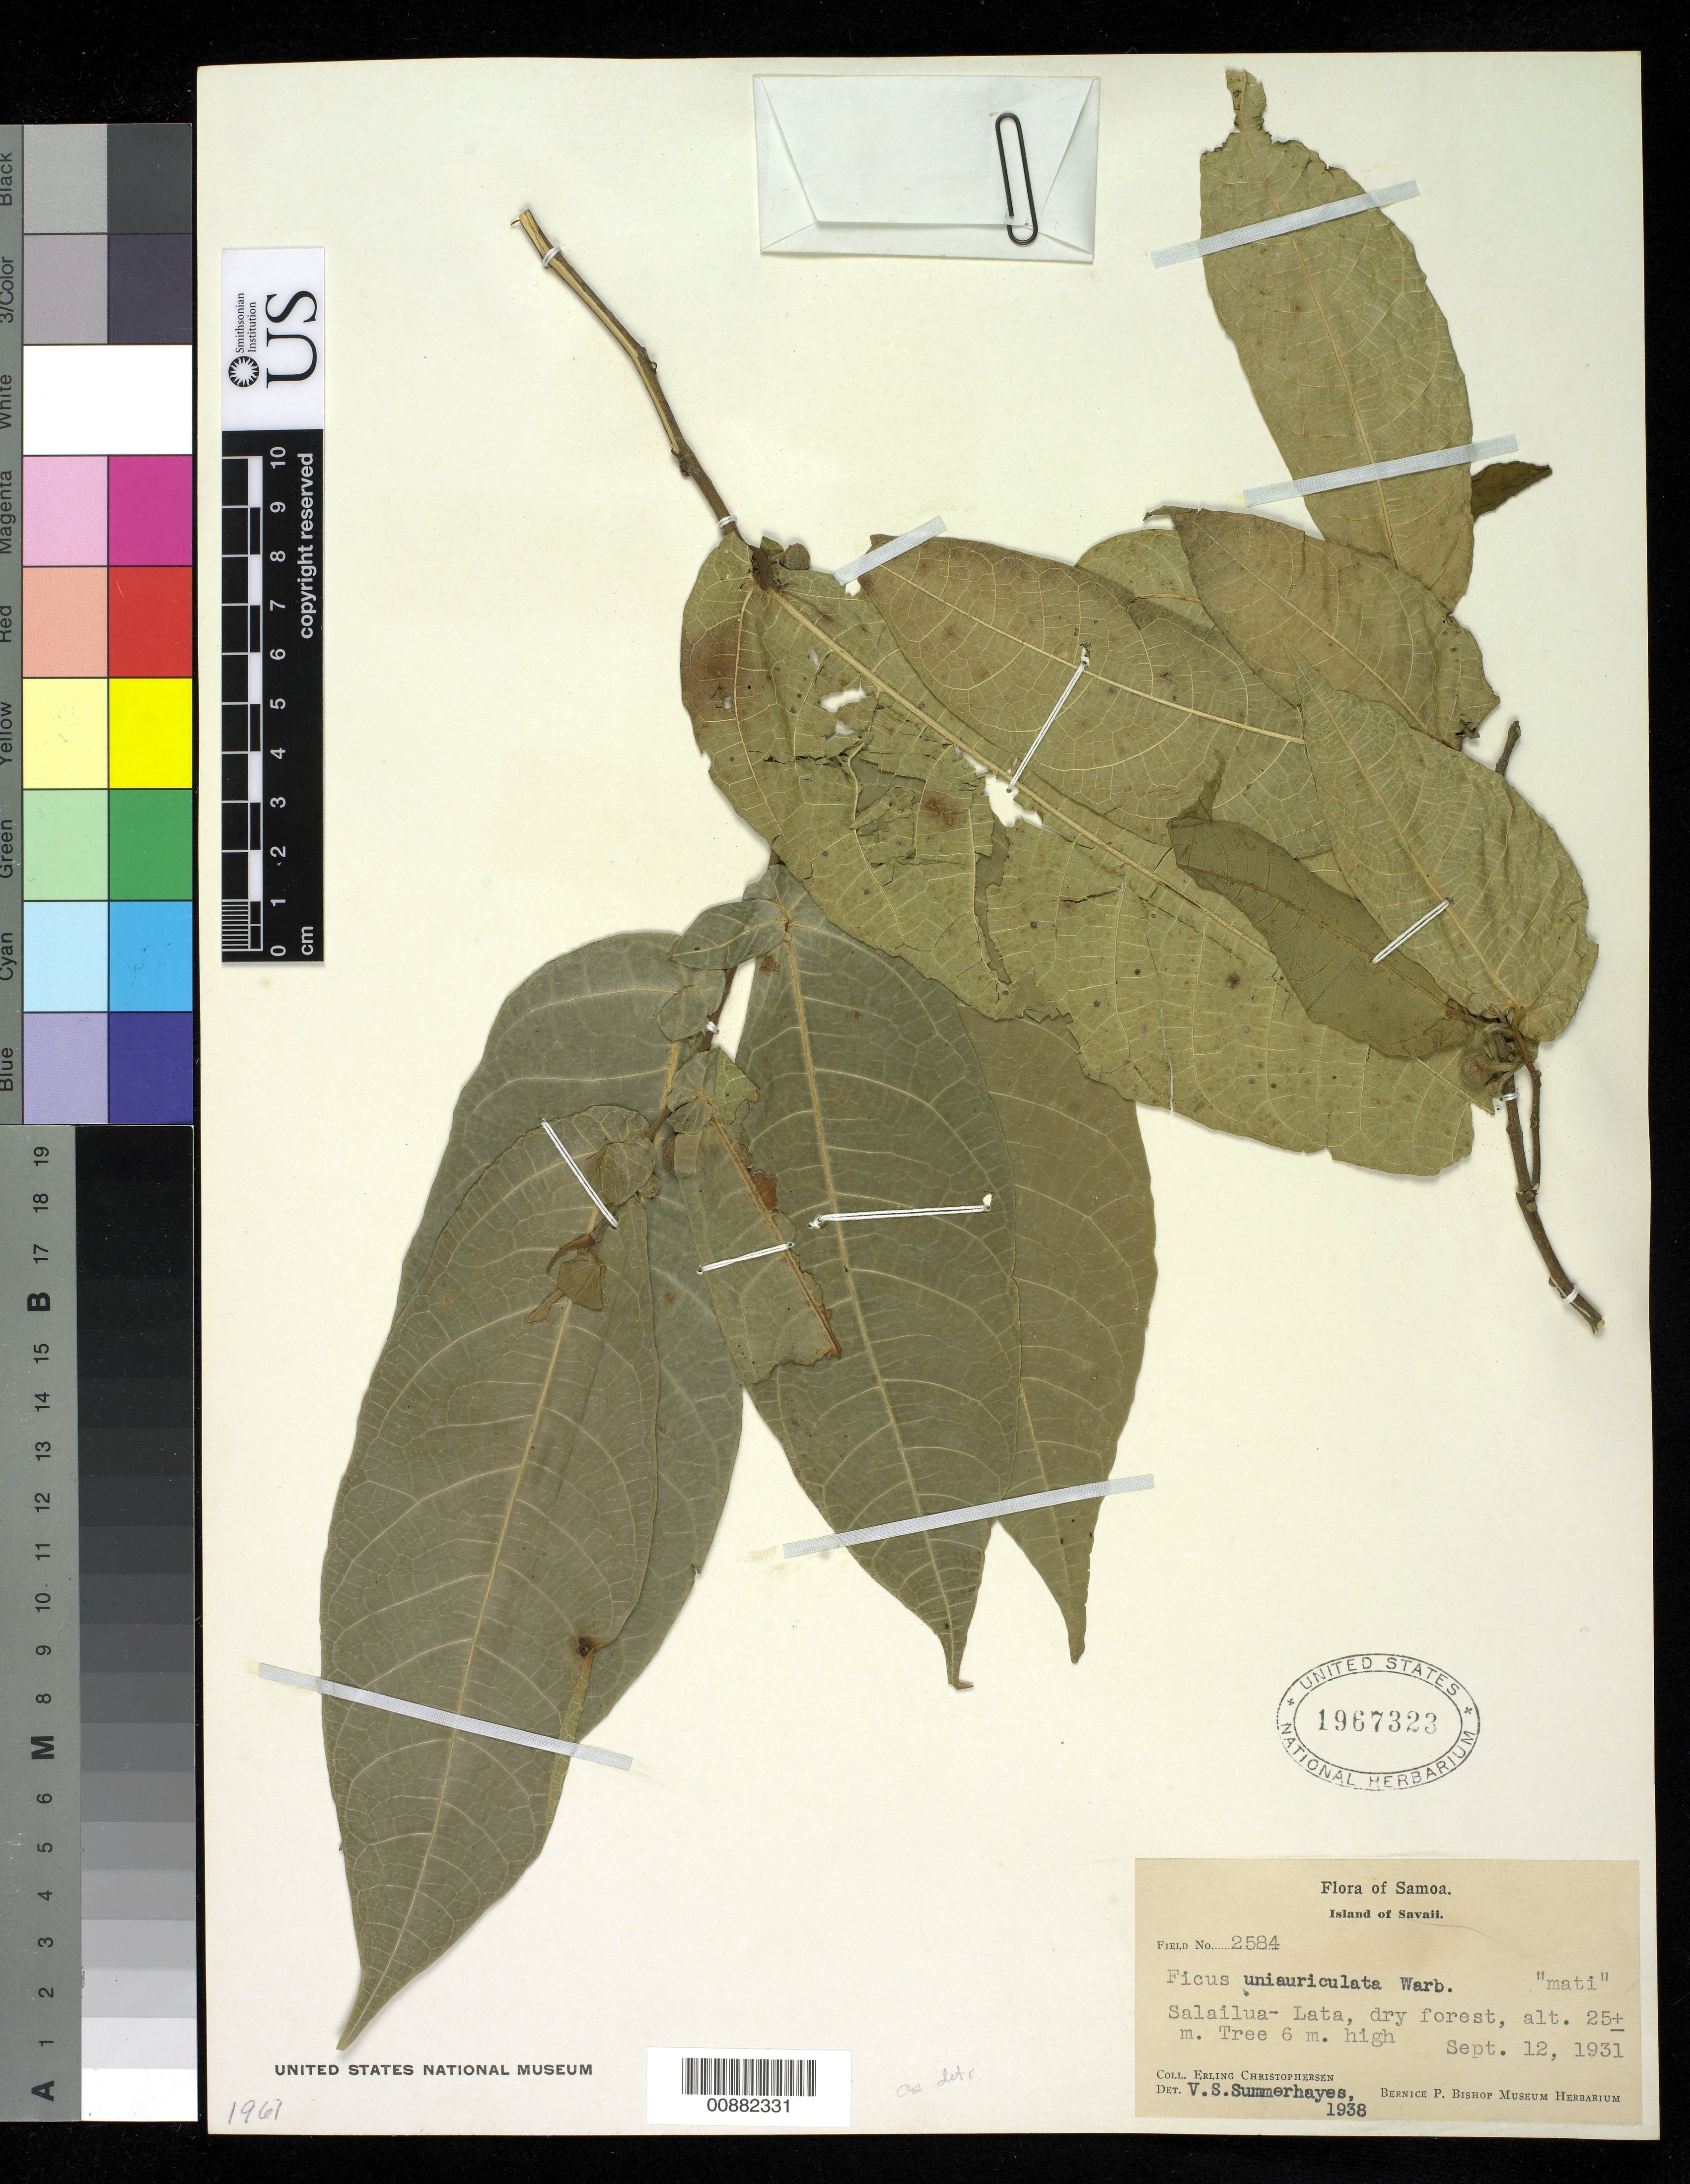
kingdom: Plantae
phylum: Tracheophyta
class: Magnoliopsida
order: Rosales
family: Moraceae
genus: Ficus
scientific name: Ficus uniauriculata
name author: Warb.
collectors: E. Christophersen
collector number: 2584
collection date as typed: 12 Sep 1931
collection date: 1931-09-12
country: Samoa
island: Savai'i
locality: Island Savaii, Salailua-Lata.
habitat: dry forest.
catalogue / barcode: US 1967323